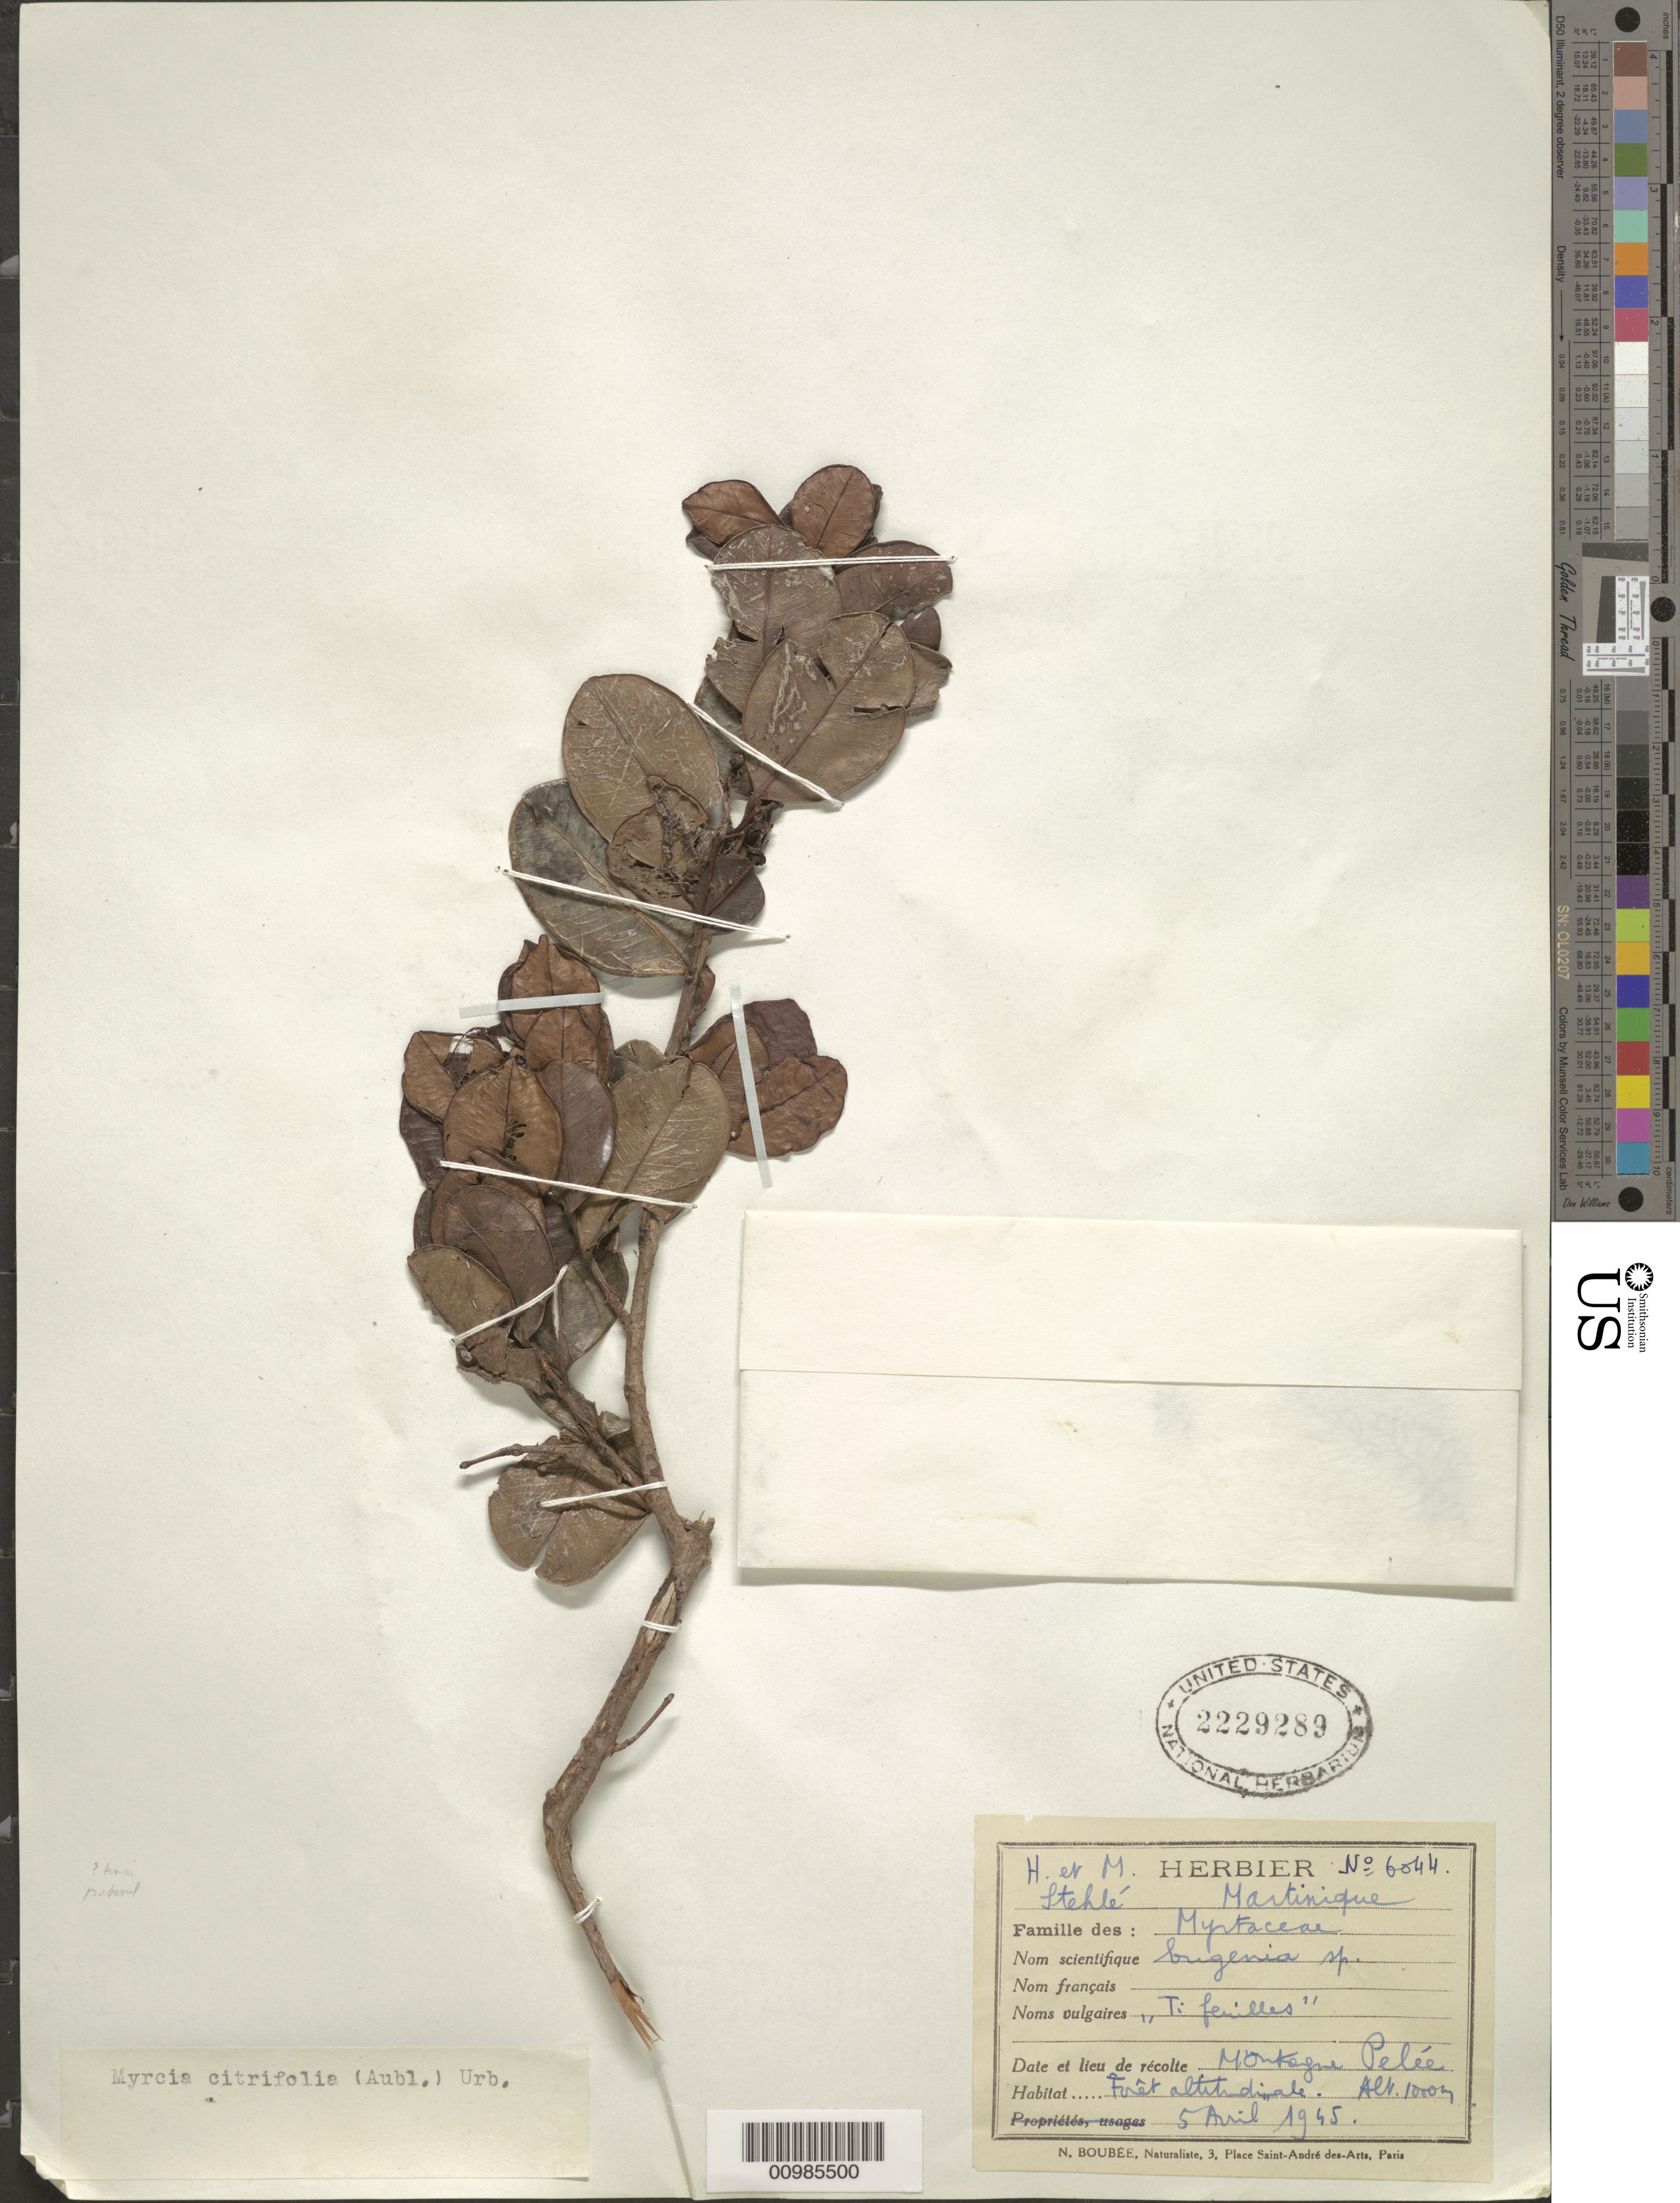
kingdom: Plantae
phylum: Tracheophyta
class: Magnoliopsida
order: Myrtales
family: Myrtaceae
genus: Myrcia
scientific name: Myrcia citrifolia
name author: (Aubl.) Urb.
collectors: H. Stehlé & M. Stehlé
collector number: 6044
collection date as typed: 05 Apr 1945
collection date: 1945-04-05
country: Martinique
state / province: Saint-Pierre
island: Martinique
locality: Montagne Pelée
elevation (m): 1000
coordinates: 0 N, 0 E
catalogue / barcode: US 2229289